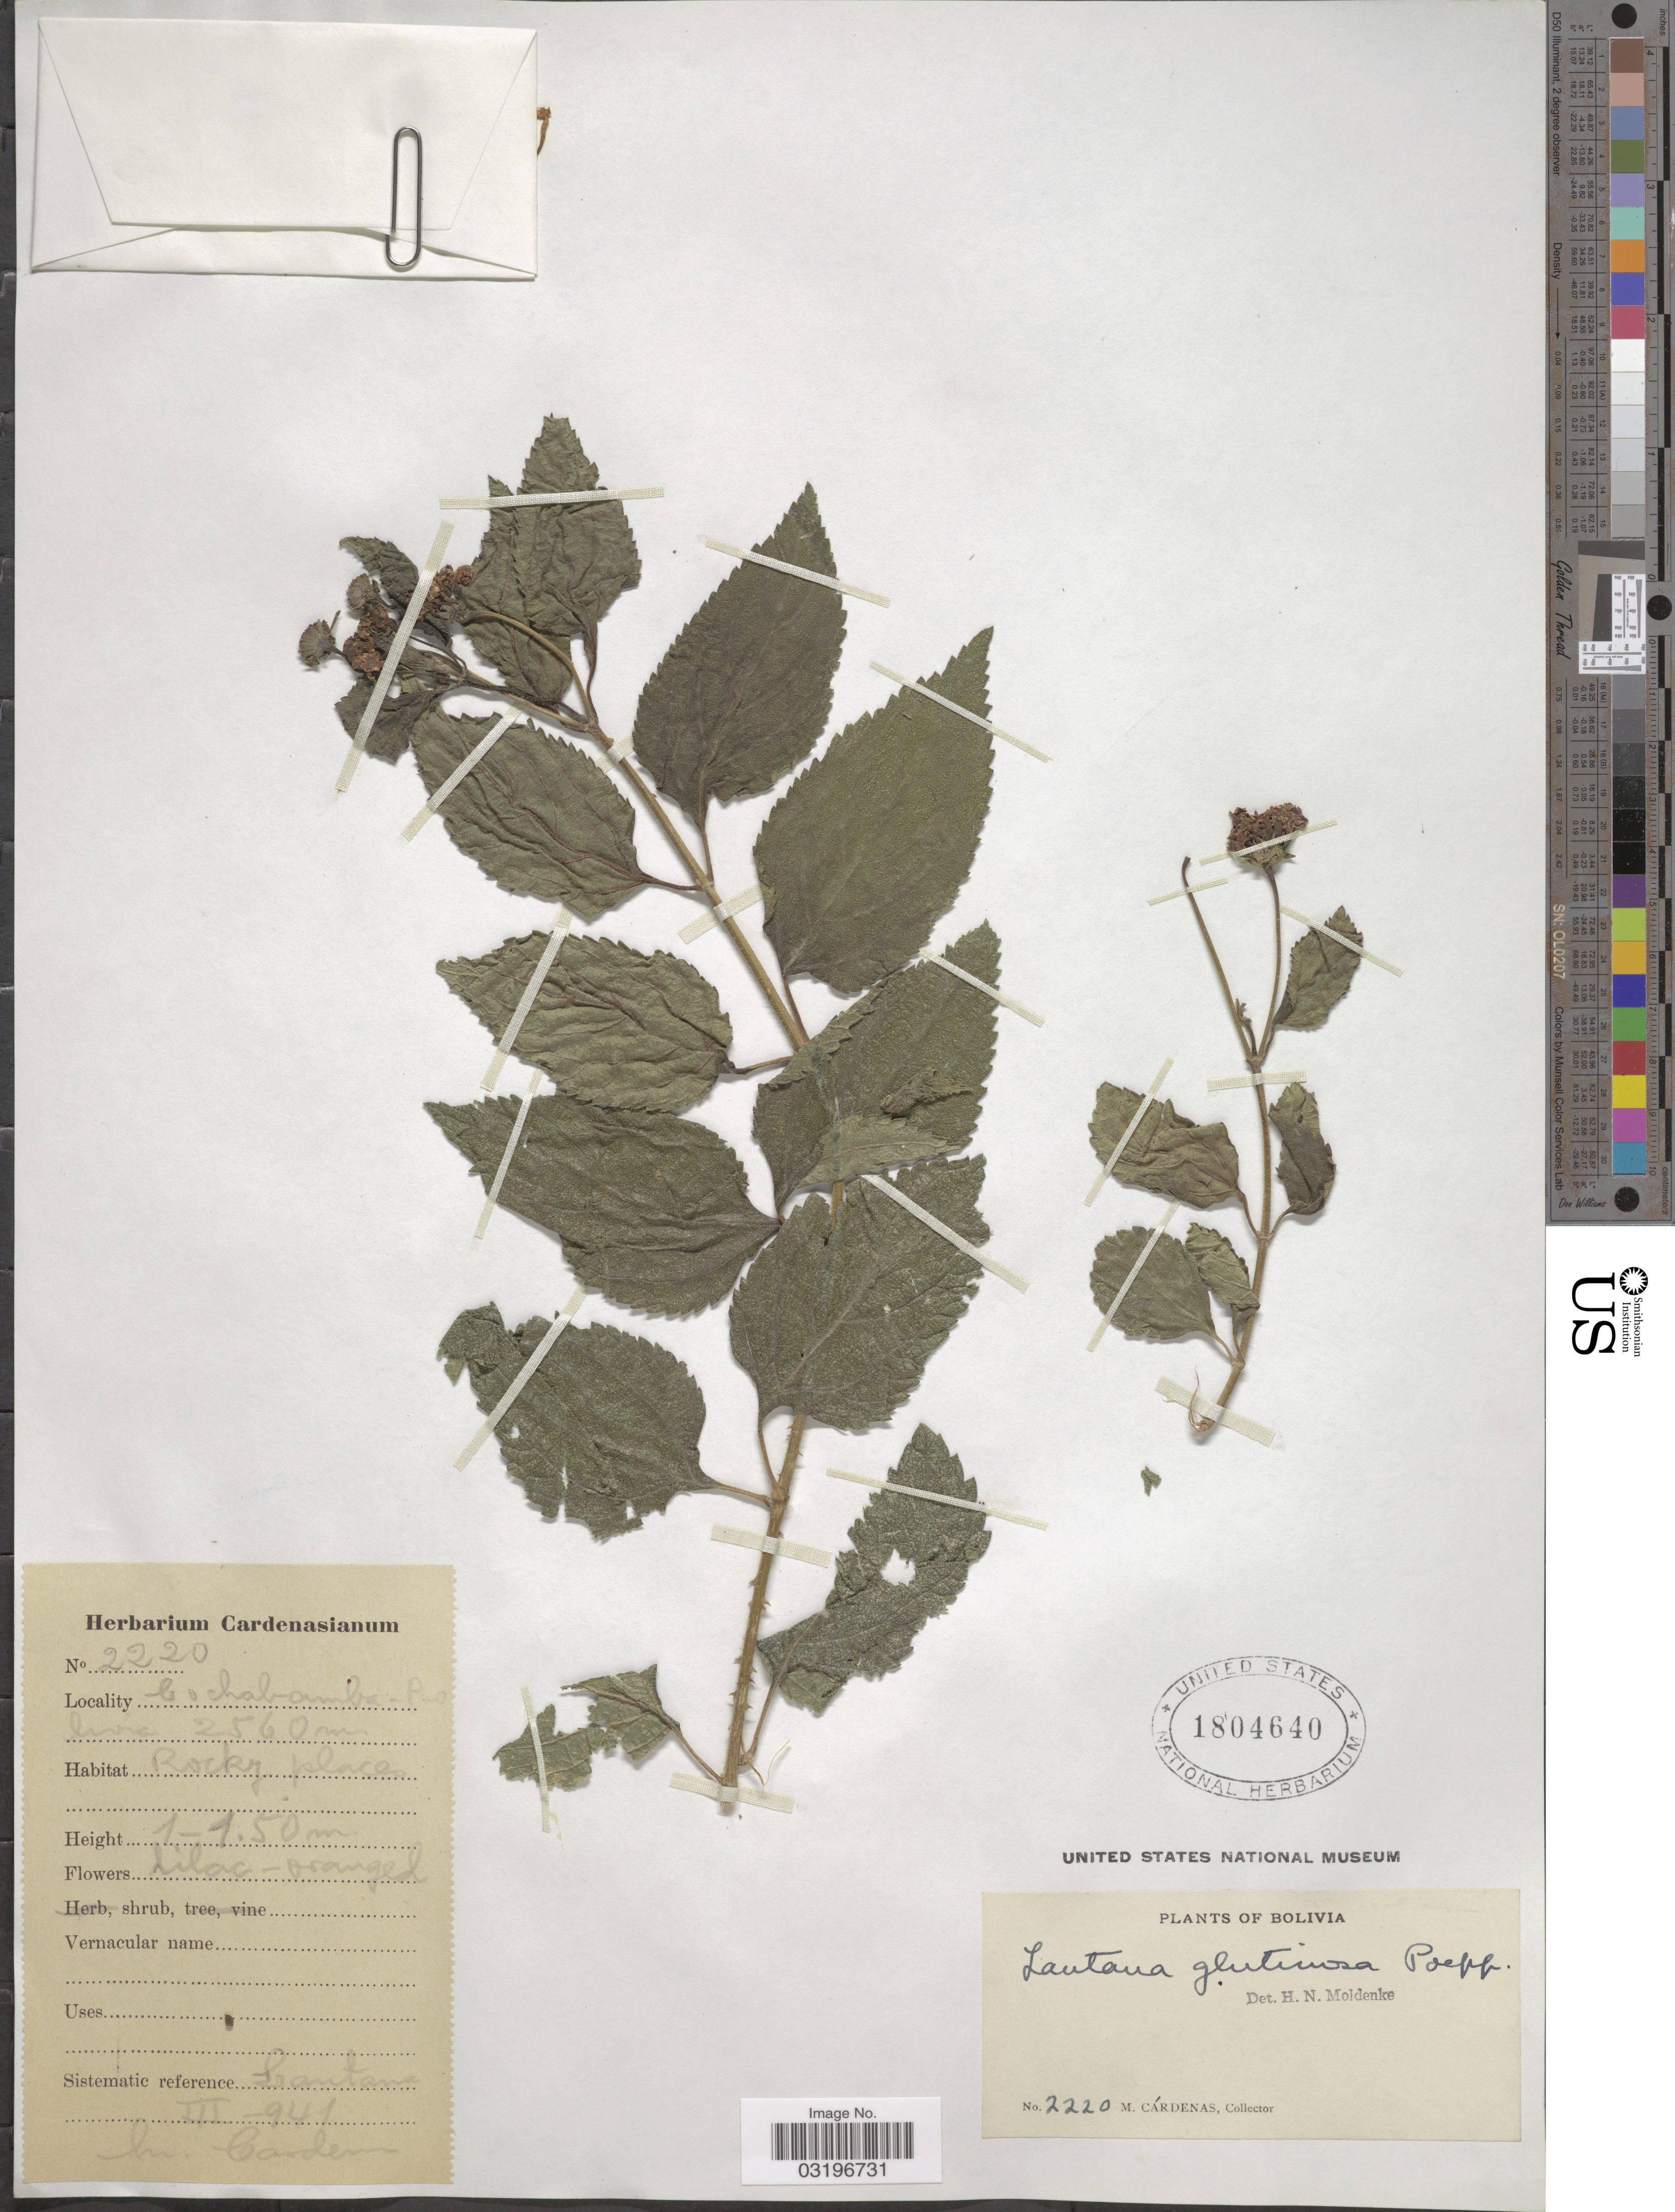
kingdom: Plantae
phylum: Tracheophyta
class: Magnoliopsida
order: Lamiales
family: Verbenaceae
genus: Lantana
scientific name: Lantana glutinosa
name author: Poepp.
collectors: M. Cárdenas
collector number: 220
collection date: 1941-03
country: Bolivia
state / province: Cochabamba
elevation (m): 2560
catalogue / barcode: US 1804640